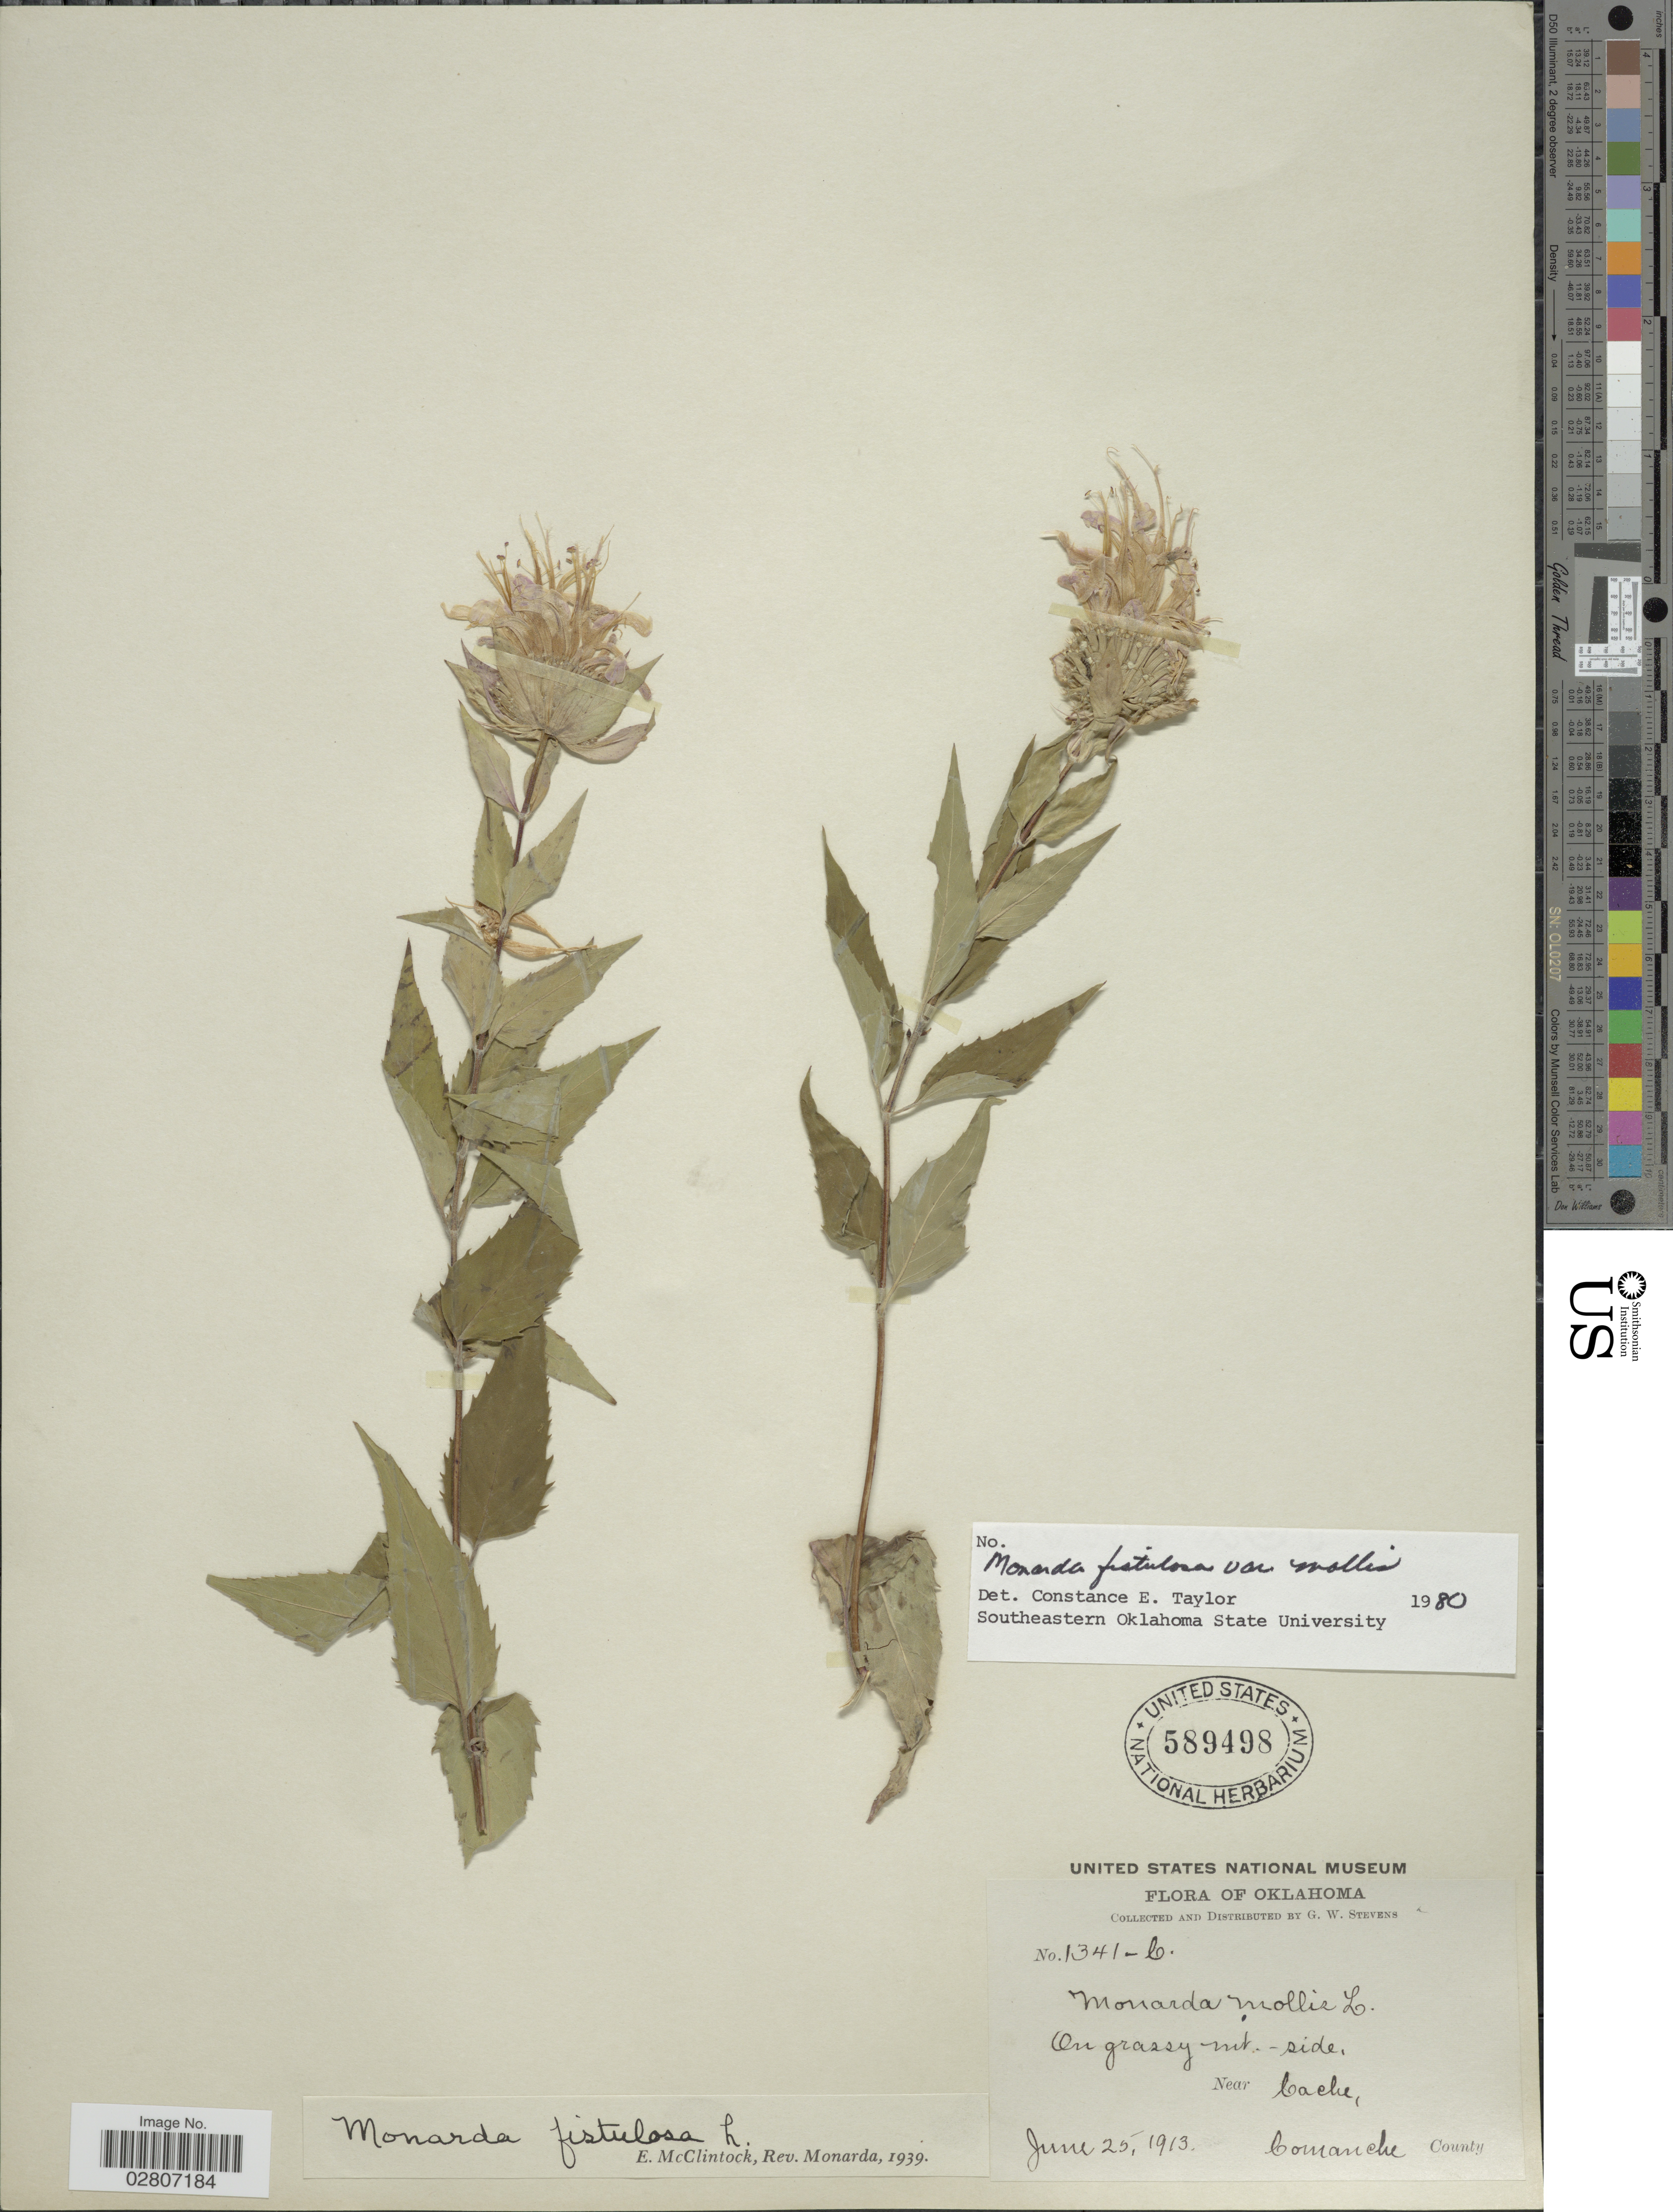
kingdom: Plantae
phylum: Tracheophyta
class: Magnoliopsida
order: Lamiales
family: Lamiaceae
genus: Monarda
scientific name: Monarda fistulosa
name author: L.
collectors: G. W. Stevens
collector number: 1341-C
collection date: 1913-06-25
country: United States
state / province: Oklahoma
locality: On grassy mt.-side. Near Cache, Comanche County.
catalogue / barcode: US 589498